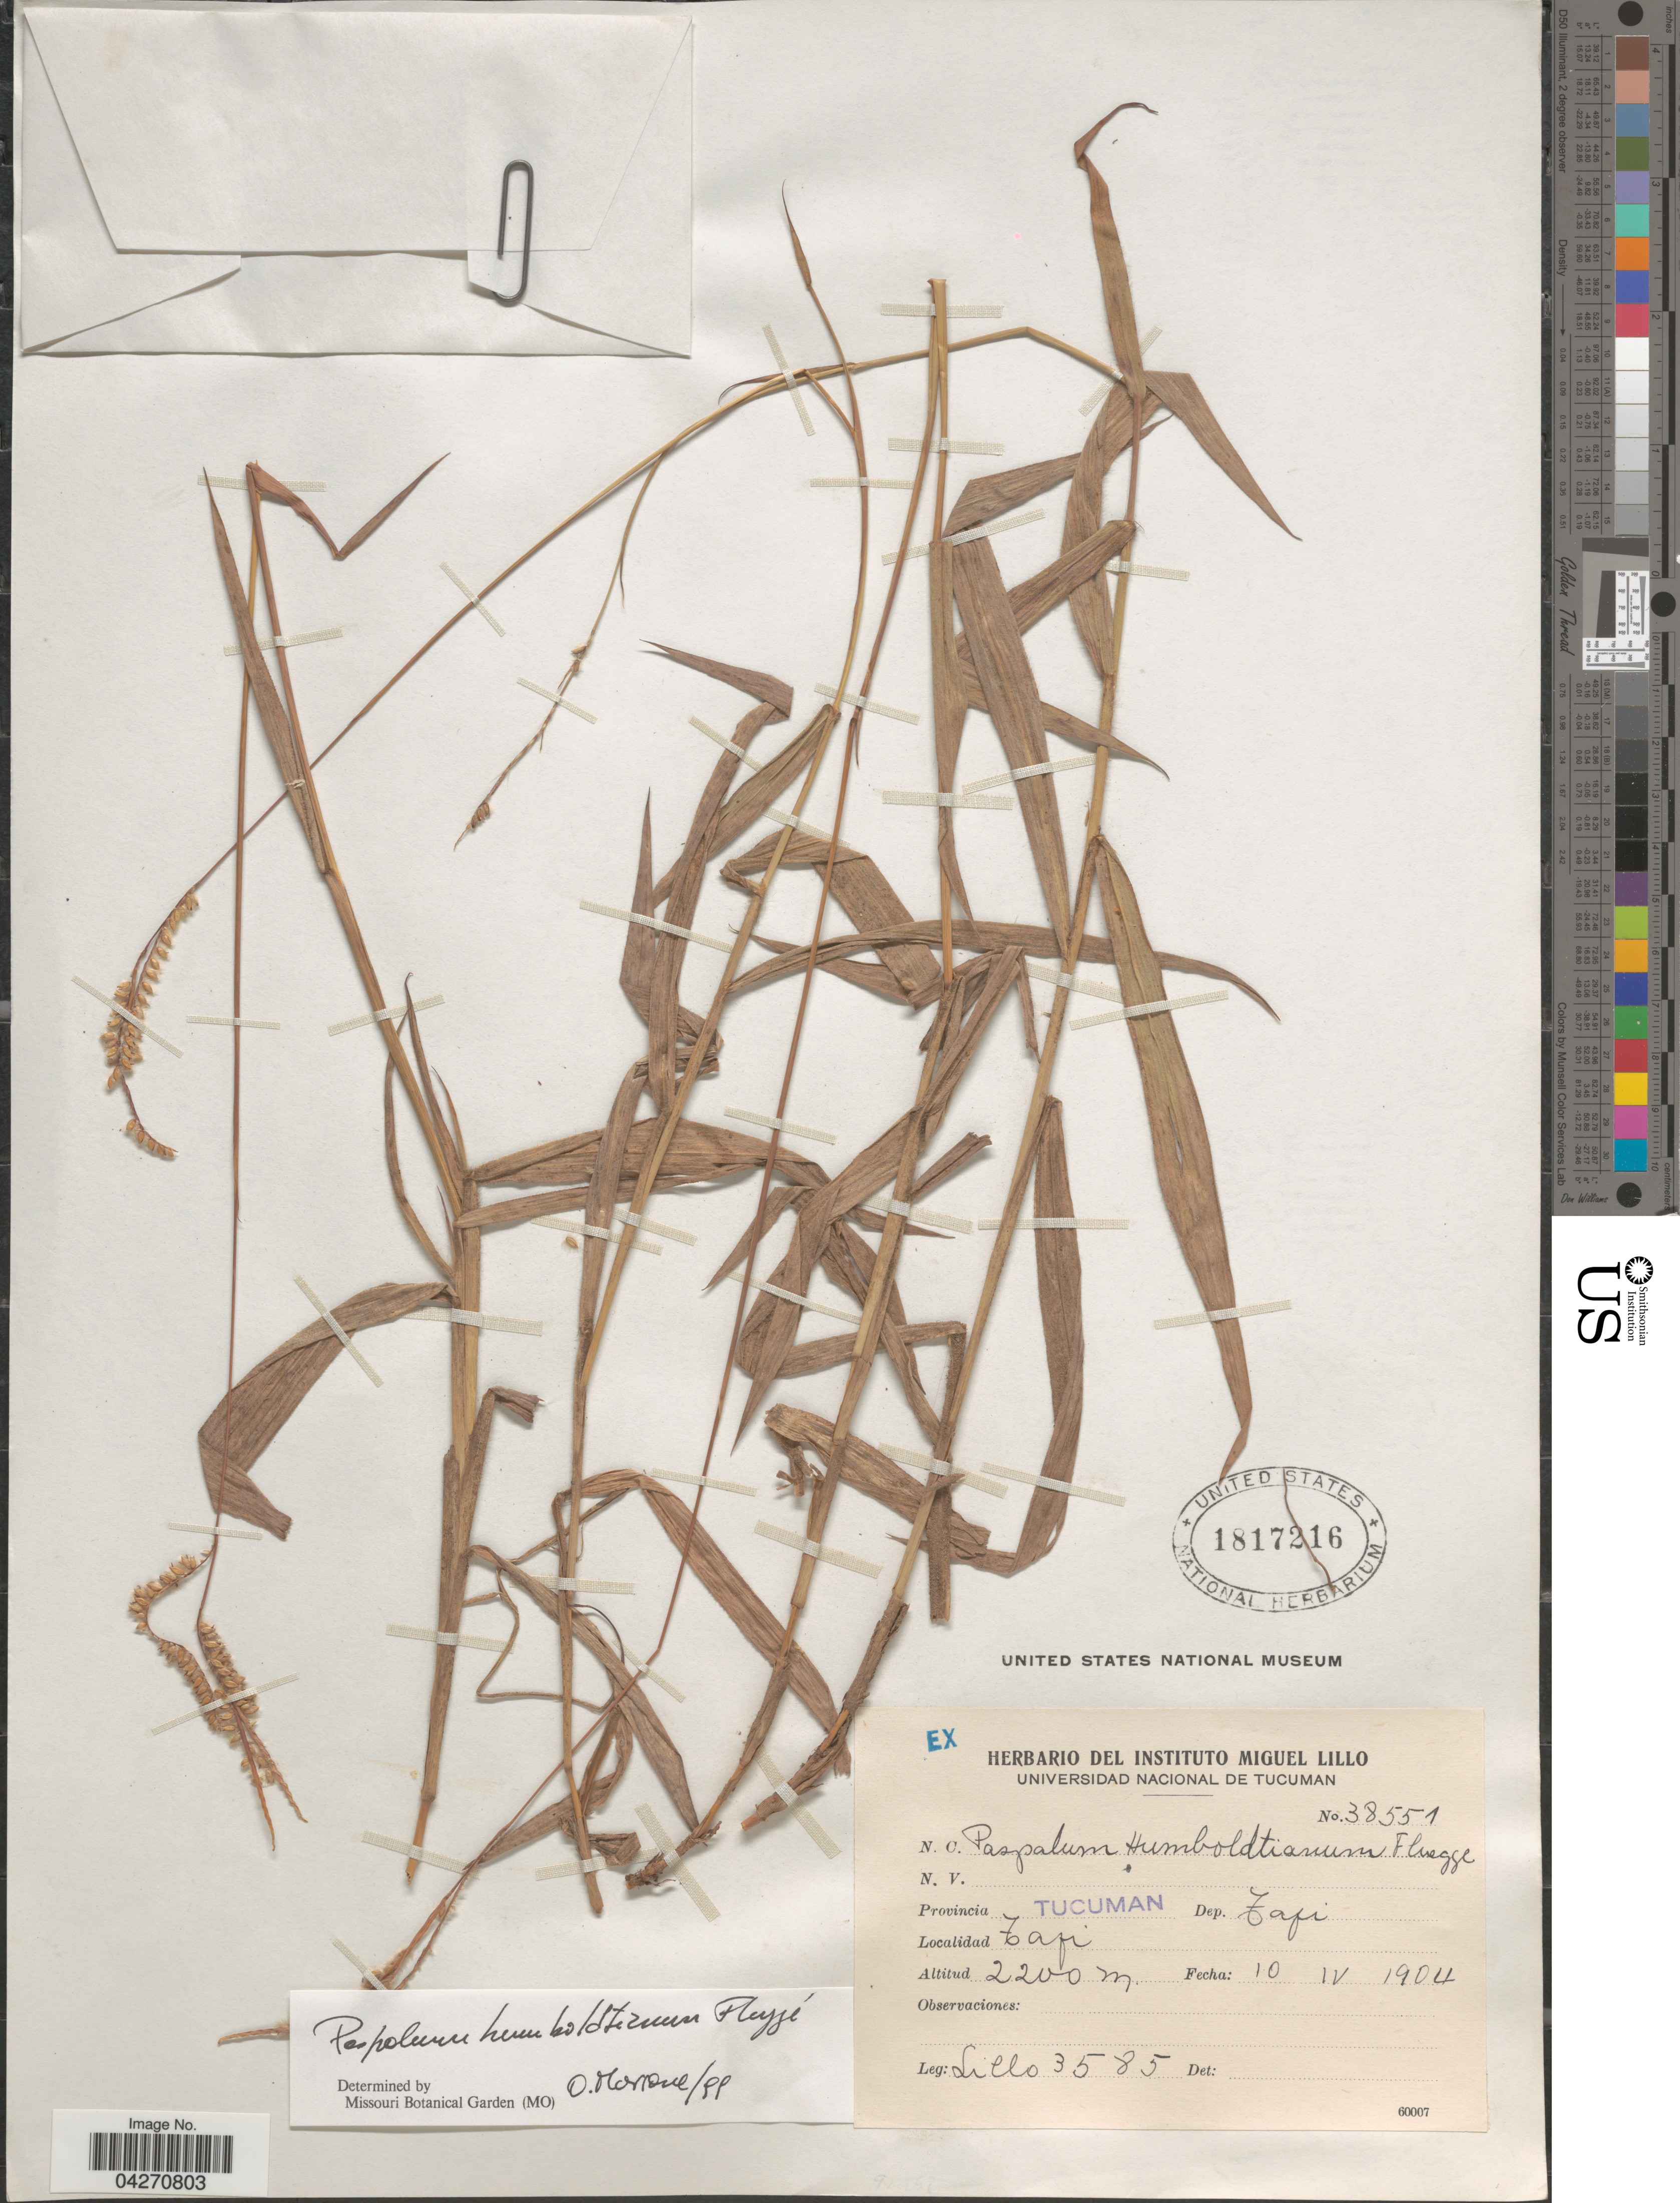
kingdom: Plantae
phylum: Tracheophyta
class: Liliopsida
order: Poales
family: Poaceae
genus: Paspalum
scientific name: Paspalum humboldtianum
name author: Flüggé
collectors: M. Lillo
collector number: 3585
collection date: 1904-04-10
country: Argentina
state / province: Tucuman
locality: Dep. Tafi. Tafi.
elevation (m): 2200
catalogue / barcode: US 1817216